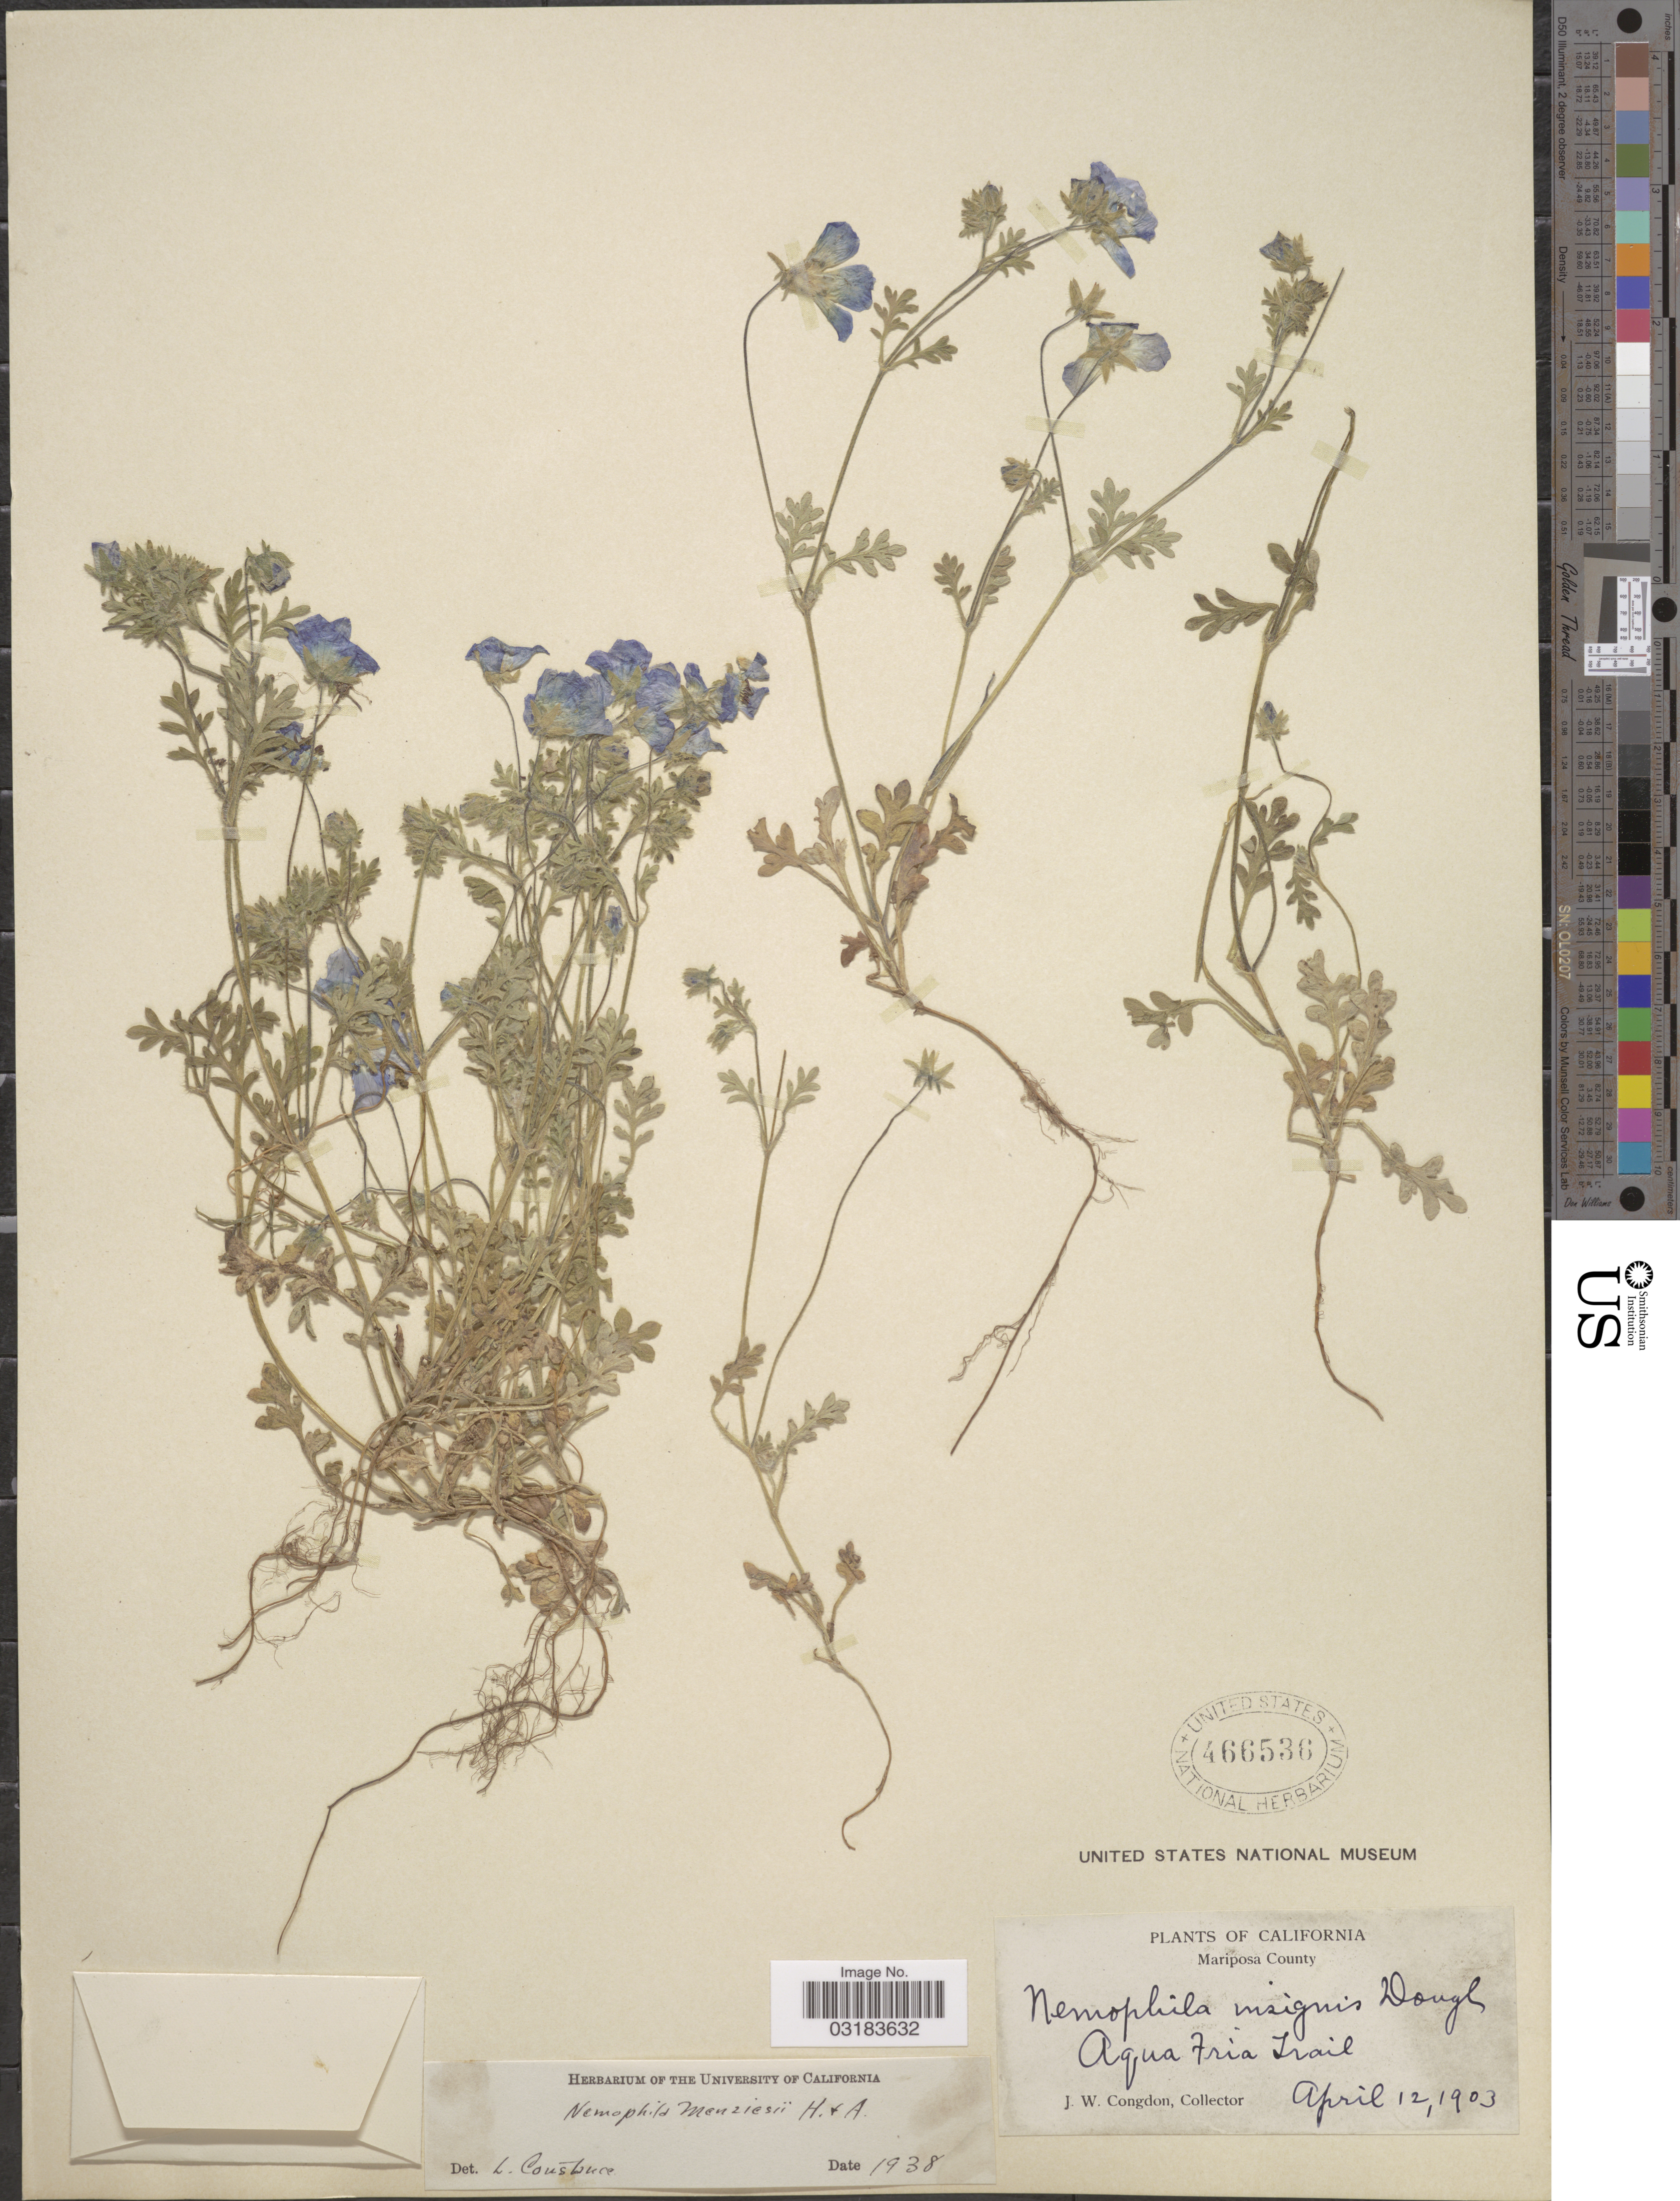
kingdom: Plantae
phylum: Tracheophyta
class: Magnoliopsida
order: Boraginales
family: Hydrophyllaceae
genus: Nemophila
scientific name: Nemophila menziesii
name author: Hook. & Arn.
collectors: J. W. Congdon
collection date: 1903-04-12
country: United States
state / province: California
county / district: Mariposa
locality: Mariposa County. Aqua Fria Trail.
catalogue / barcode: US 466536